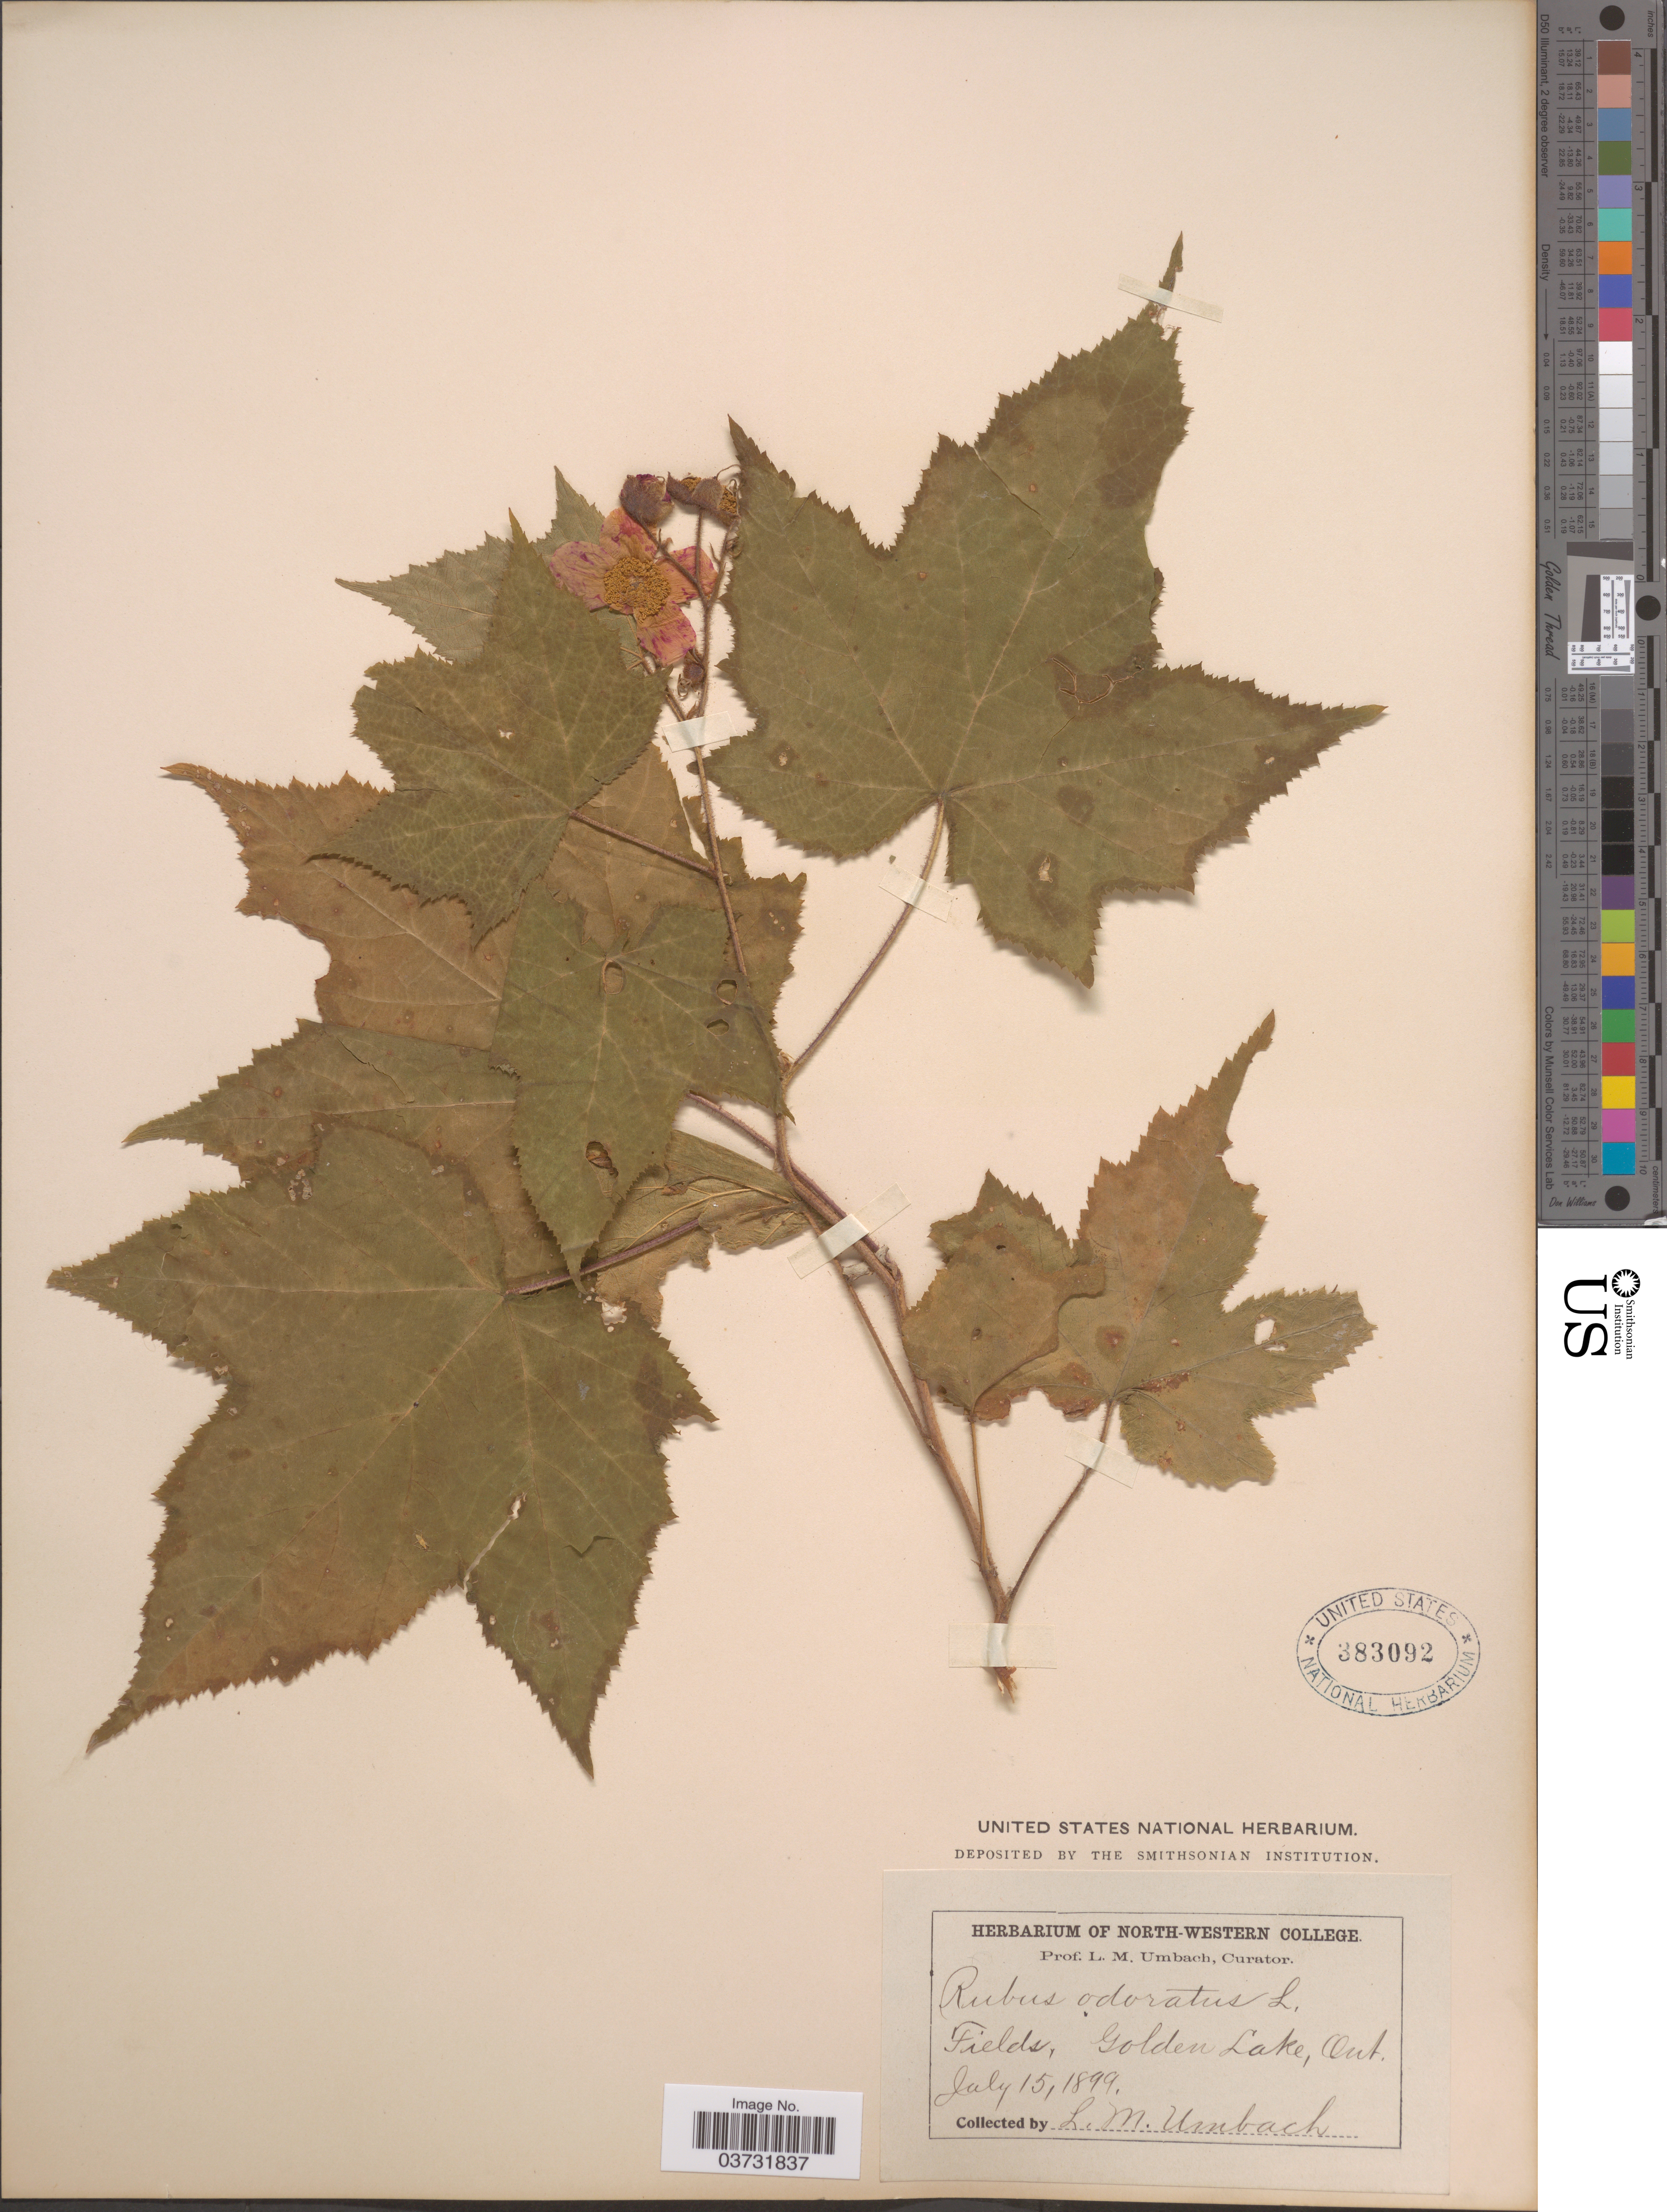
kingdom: Plantae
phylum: Tracheophyta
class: Magnoliopsida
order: Rosales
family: Rosaceae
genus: Rubus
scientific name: Rubus odoratus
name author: L.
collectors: L. M. Umbach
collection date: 1899-07-15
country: Canada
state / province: Ontario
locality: Fields, Golden Lake.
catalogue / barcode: US 383092